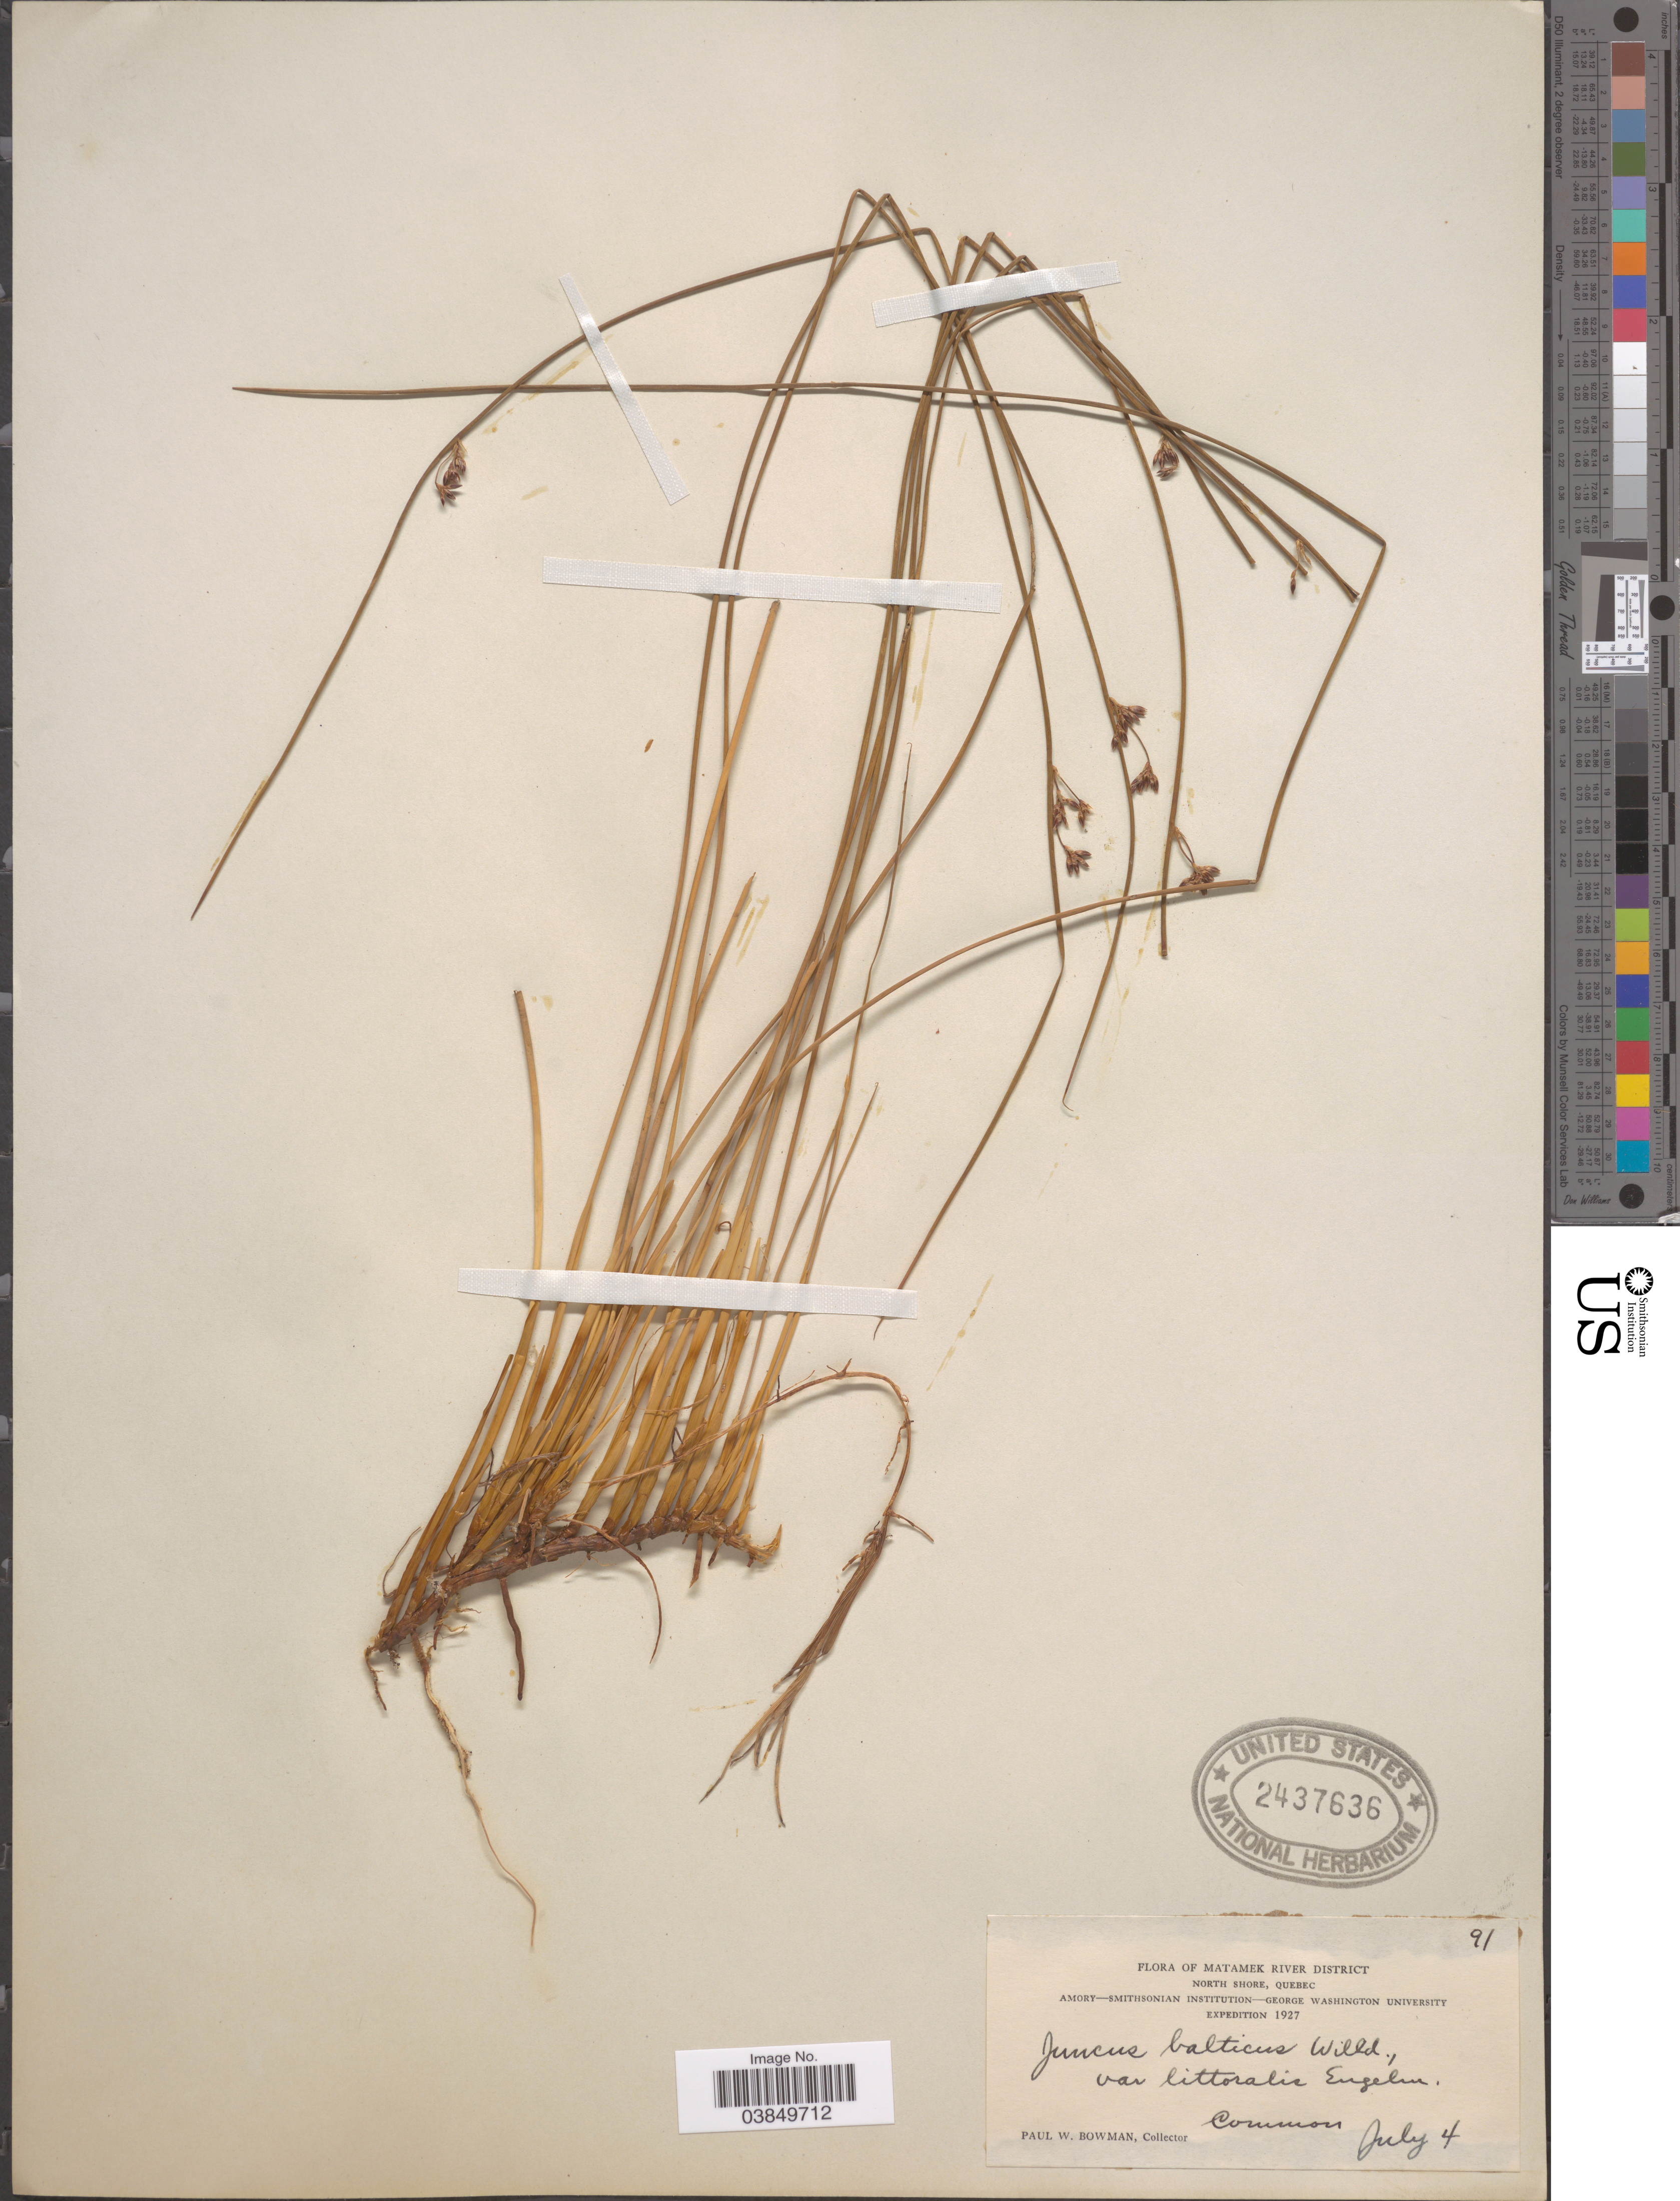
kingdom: Plantae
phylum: Tracheophyta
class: Liliopsida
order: Poales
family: Juncaceae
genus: Juncus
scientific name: Juncus balticus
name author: Willd.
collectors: P. Bowman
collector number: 91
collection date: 1927-07-04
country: Canada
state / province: Quebec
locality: Matamek River District.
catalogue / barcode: US 2437636